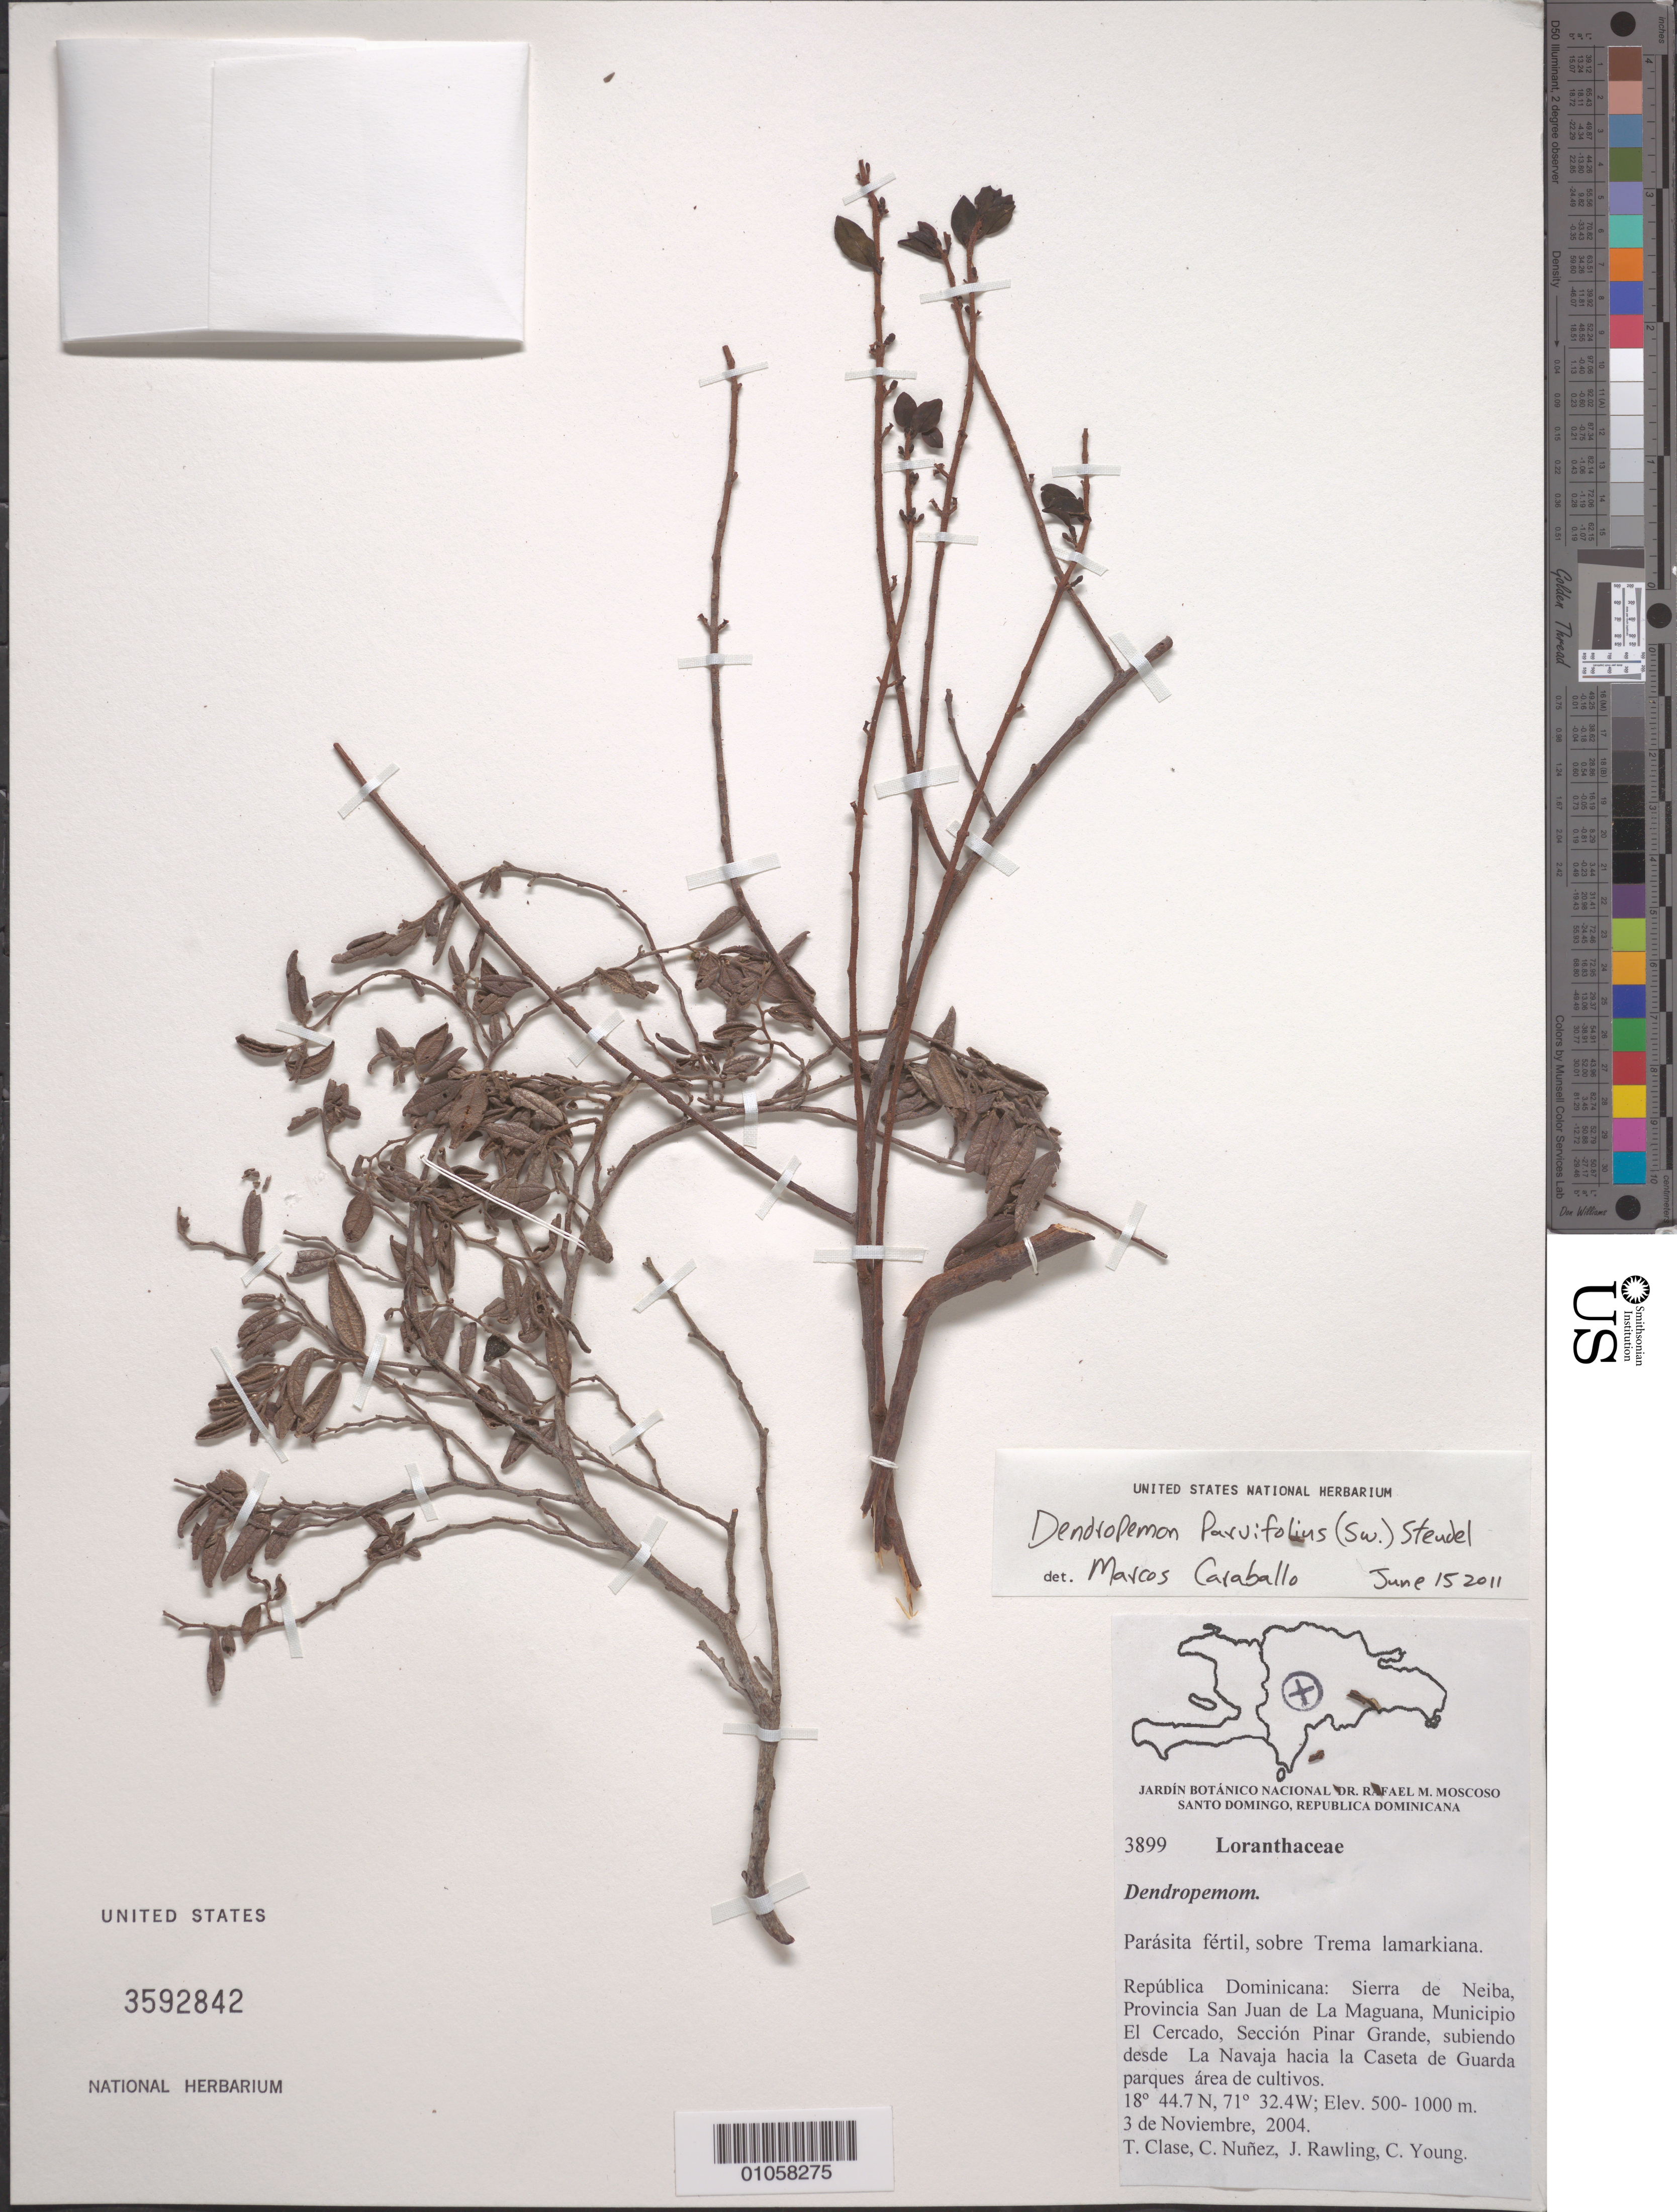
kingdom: Plantae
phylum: Tracheophyta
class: Magnoliopsida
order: Santalales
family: Loranthaceae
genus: Dendropemon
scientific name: Dendropemon parvifolius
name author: (Sw.) Steud.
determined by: Caraballo-Ortiz, Marcos A., (MISS), University of Mississippi (UNITED STATES)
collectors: T. Clase, C. Nunez, J. Rawling & C. Young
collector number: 3899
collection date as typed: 03 Nov 2004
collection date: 2004-11-03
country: Dominican Republic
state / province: San Juan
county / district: San Juan de la Maguana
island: Hispaniola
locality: Sierra de Neiba, Municipio El Cercado, Sección Pinar Grande, subiendo desde La Navaja hacia la Caseta de Guarda parques área de cultivos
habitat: Sobre Trema lamarkiana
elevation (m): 500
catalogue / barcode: US 3592842